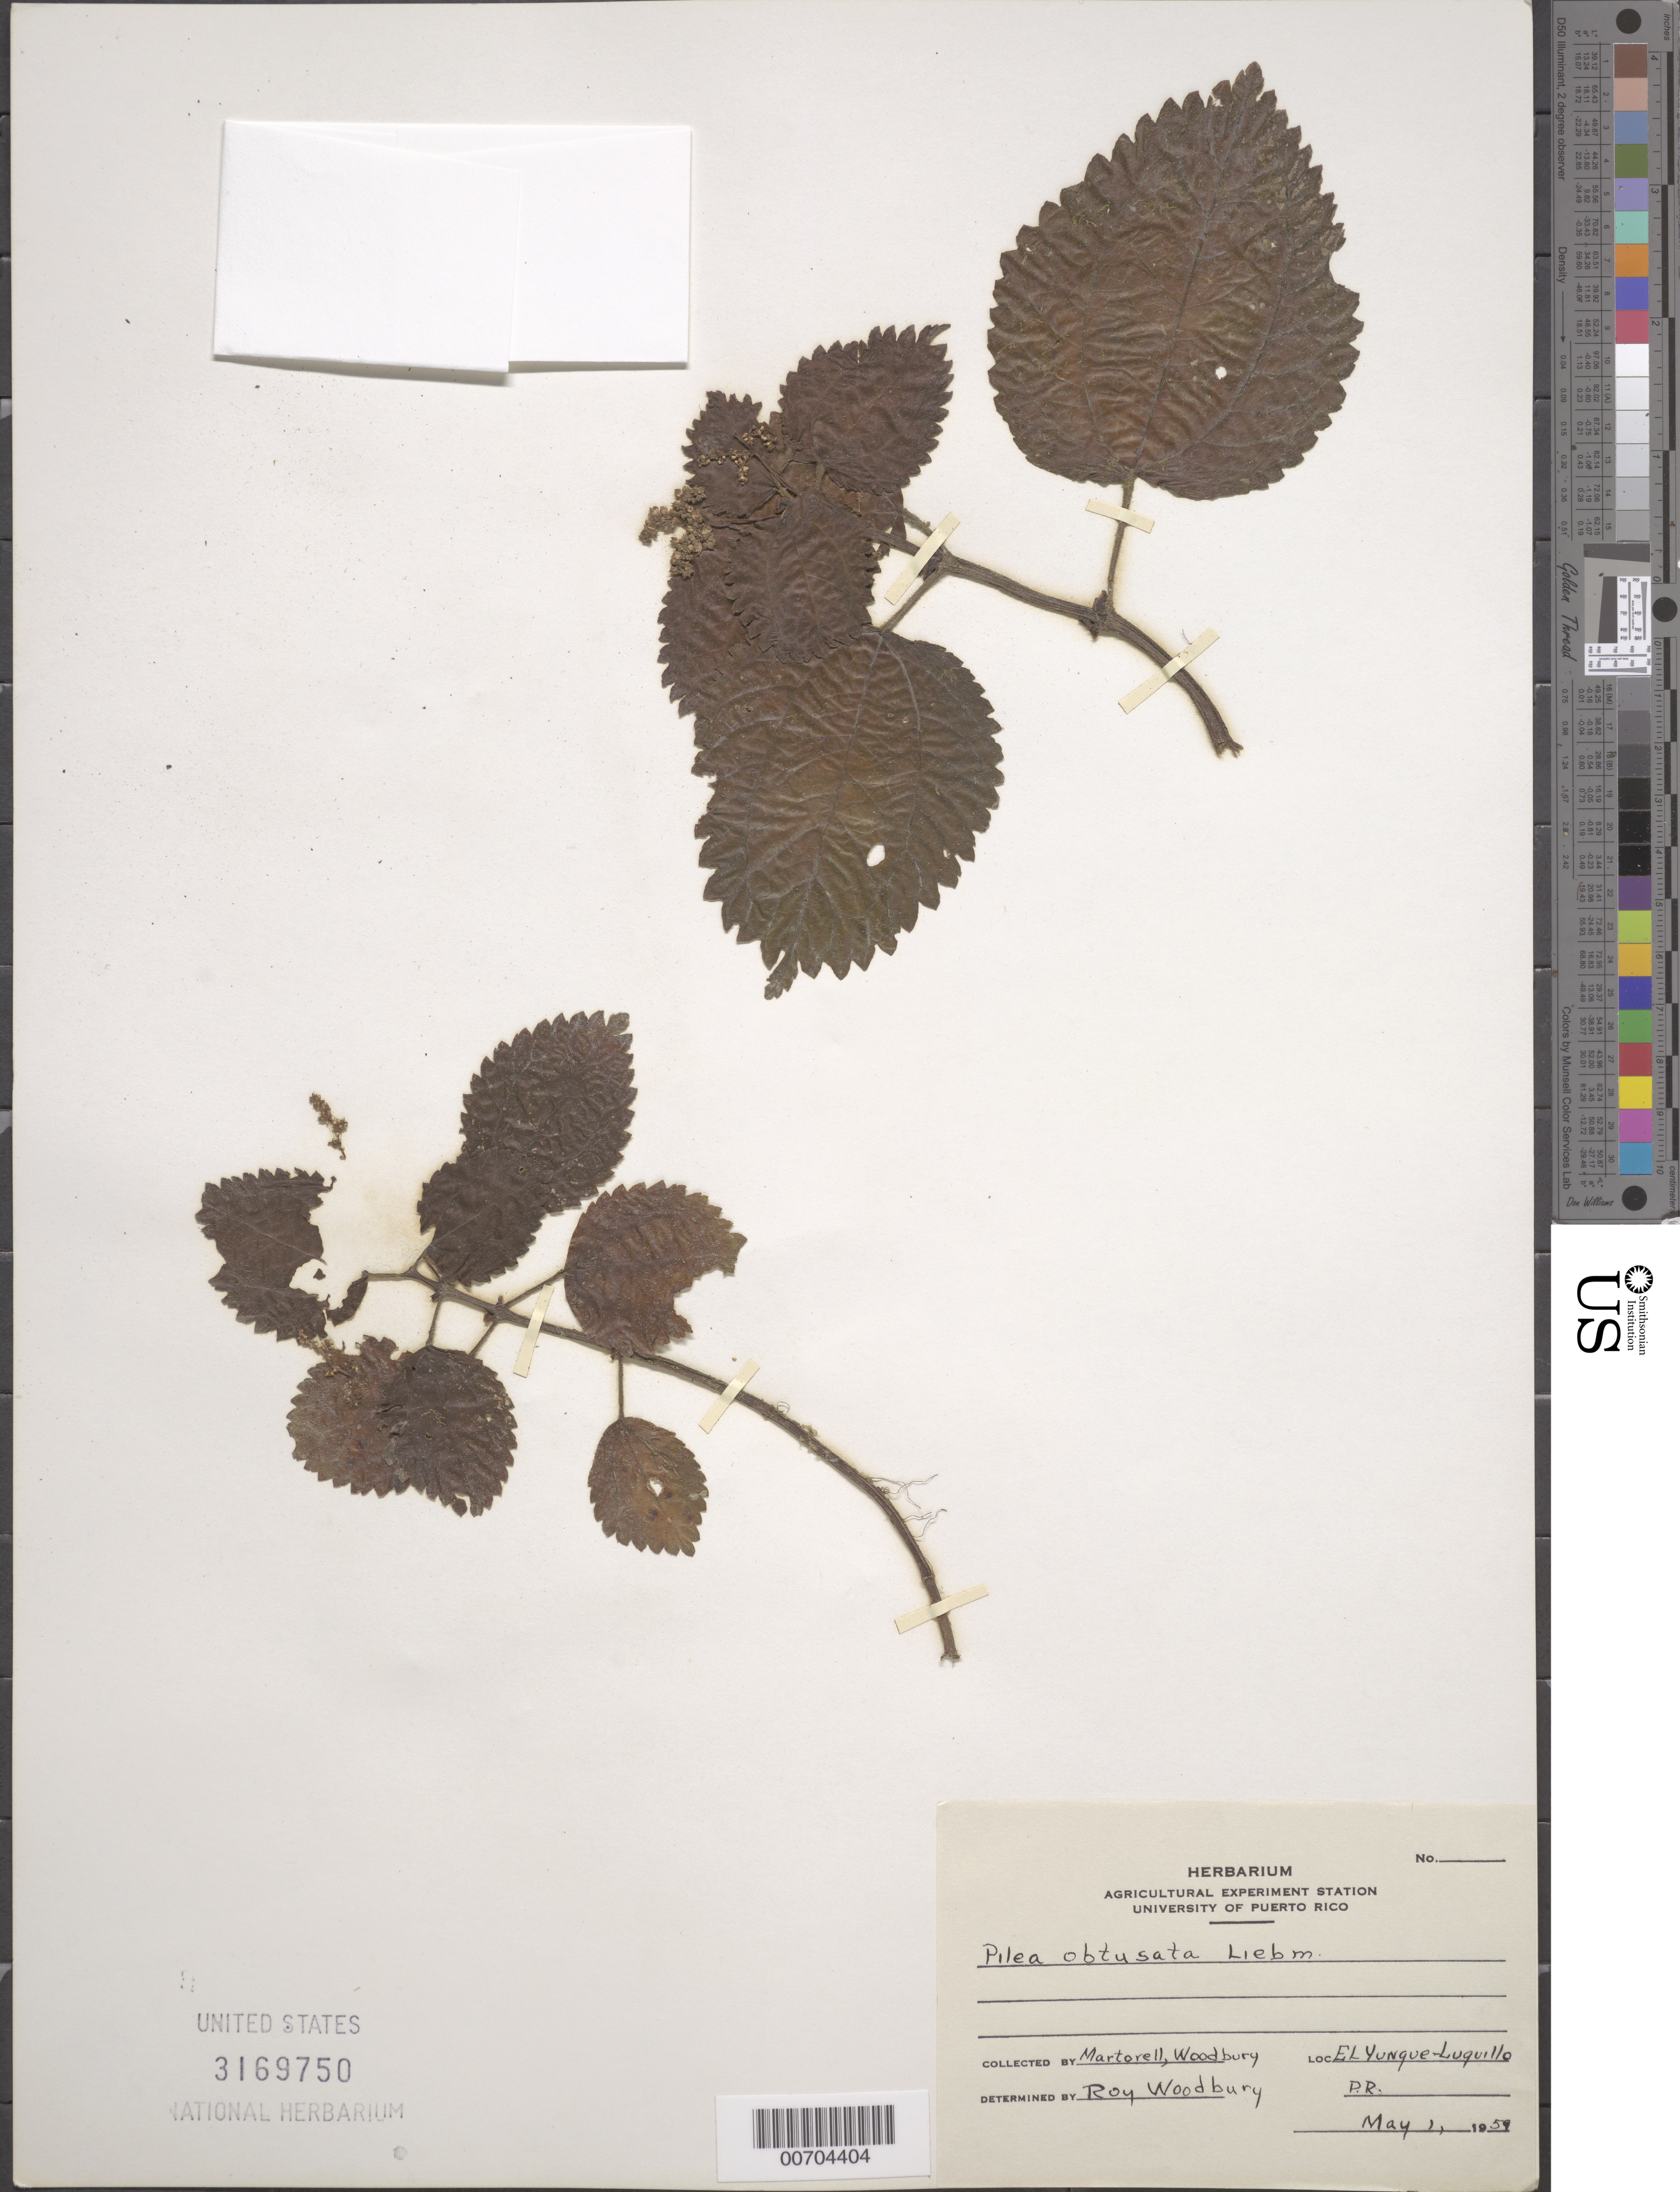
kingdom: Plantae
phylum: Tracheophyta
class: Magnoliopsida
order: Rosales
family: Urticaceae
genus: Pilea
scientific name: Pilea obtusata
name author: Liebm.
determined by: Woodbury, R. O.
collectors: L. Martorell & R. O. Woodbury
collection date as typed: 01 May 1959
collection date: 1959-05-01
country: Puerto Rico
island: Greater Antilles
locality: El Yunque-Luquillo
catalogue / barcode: US 3169750